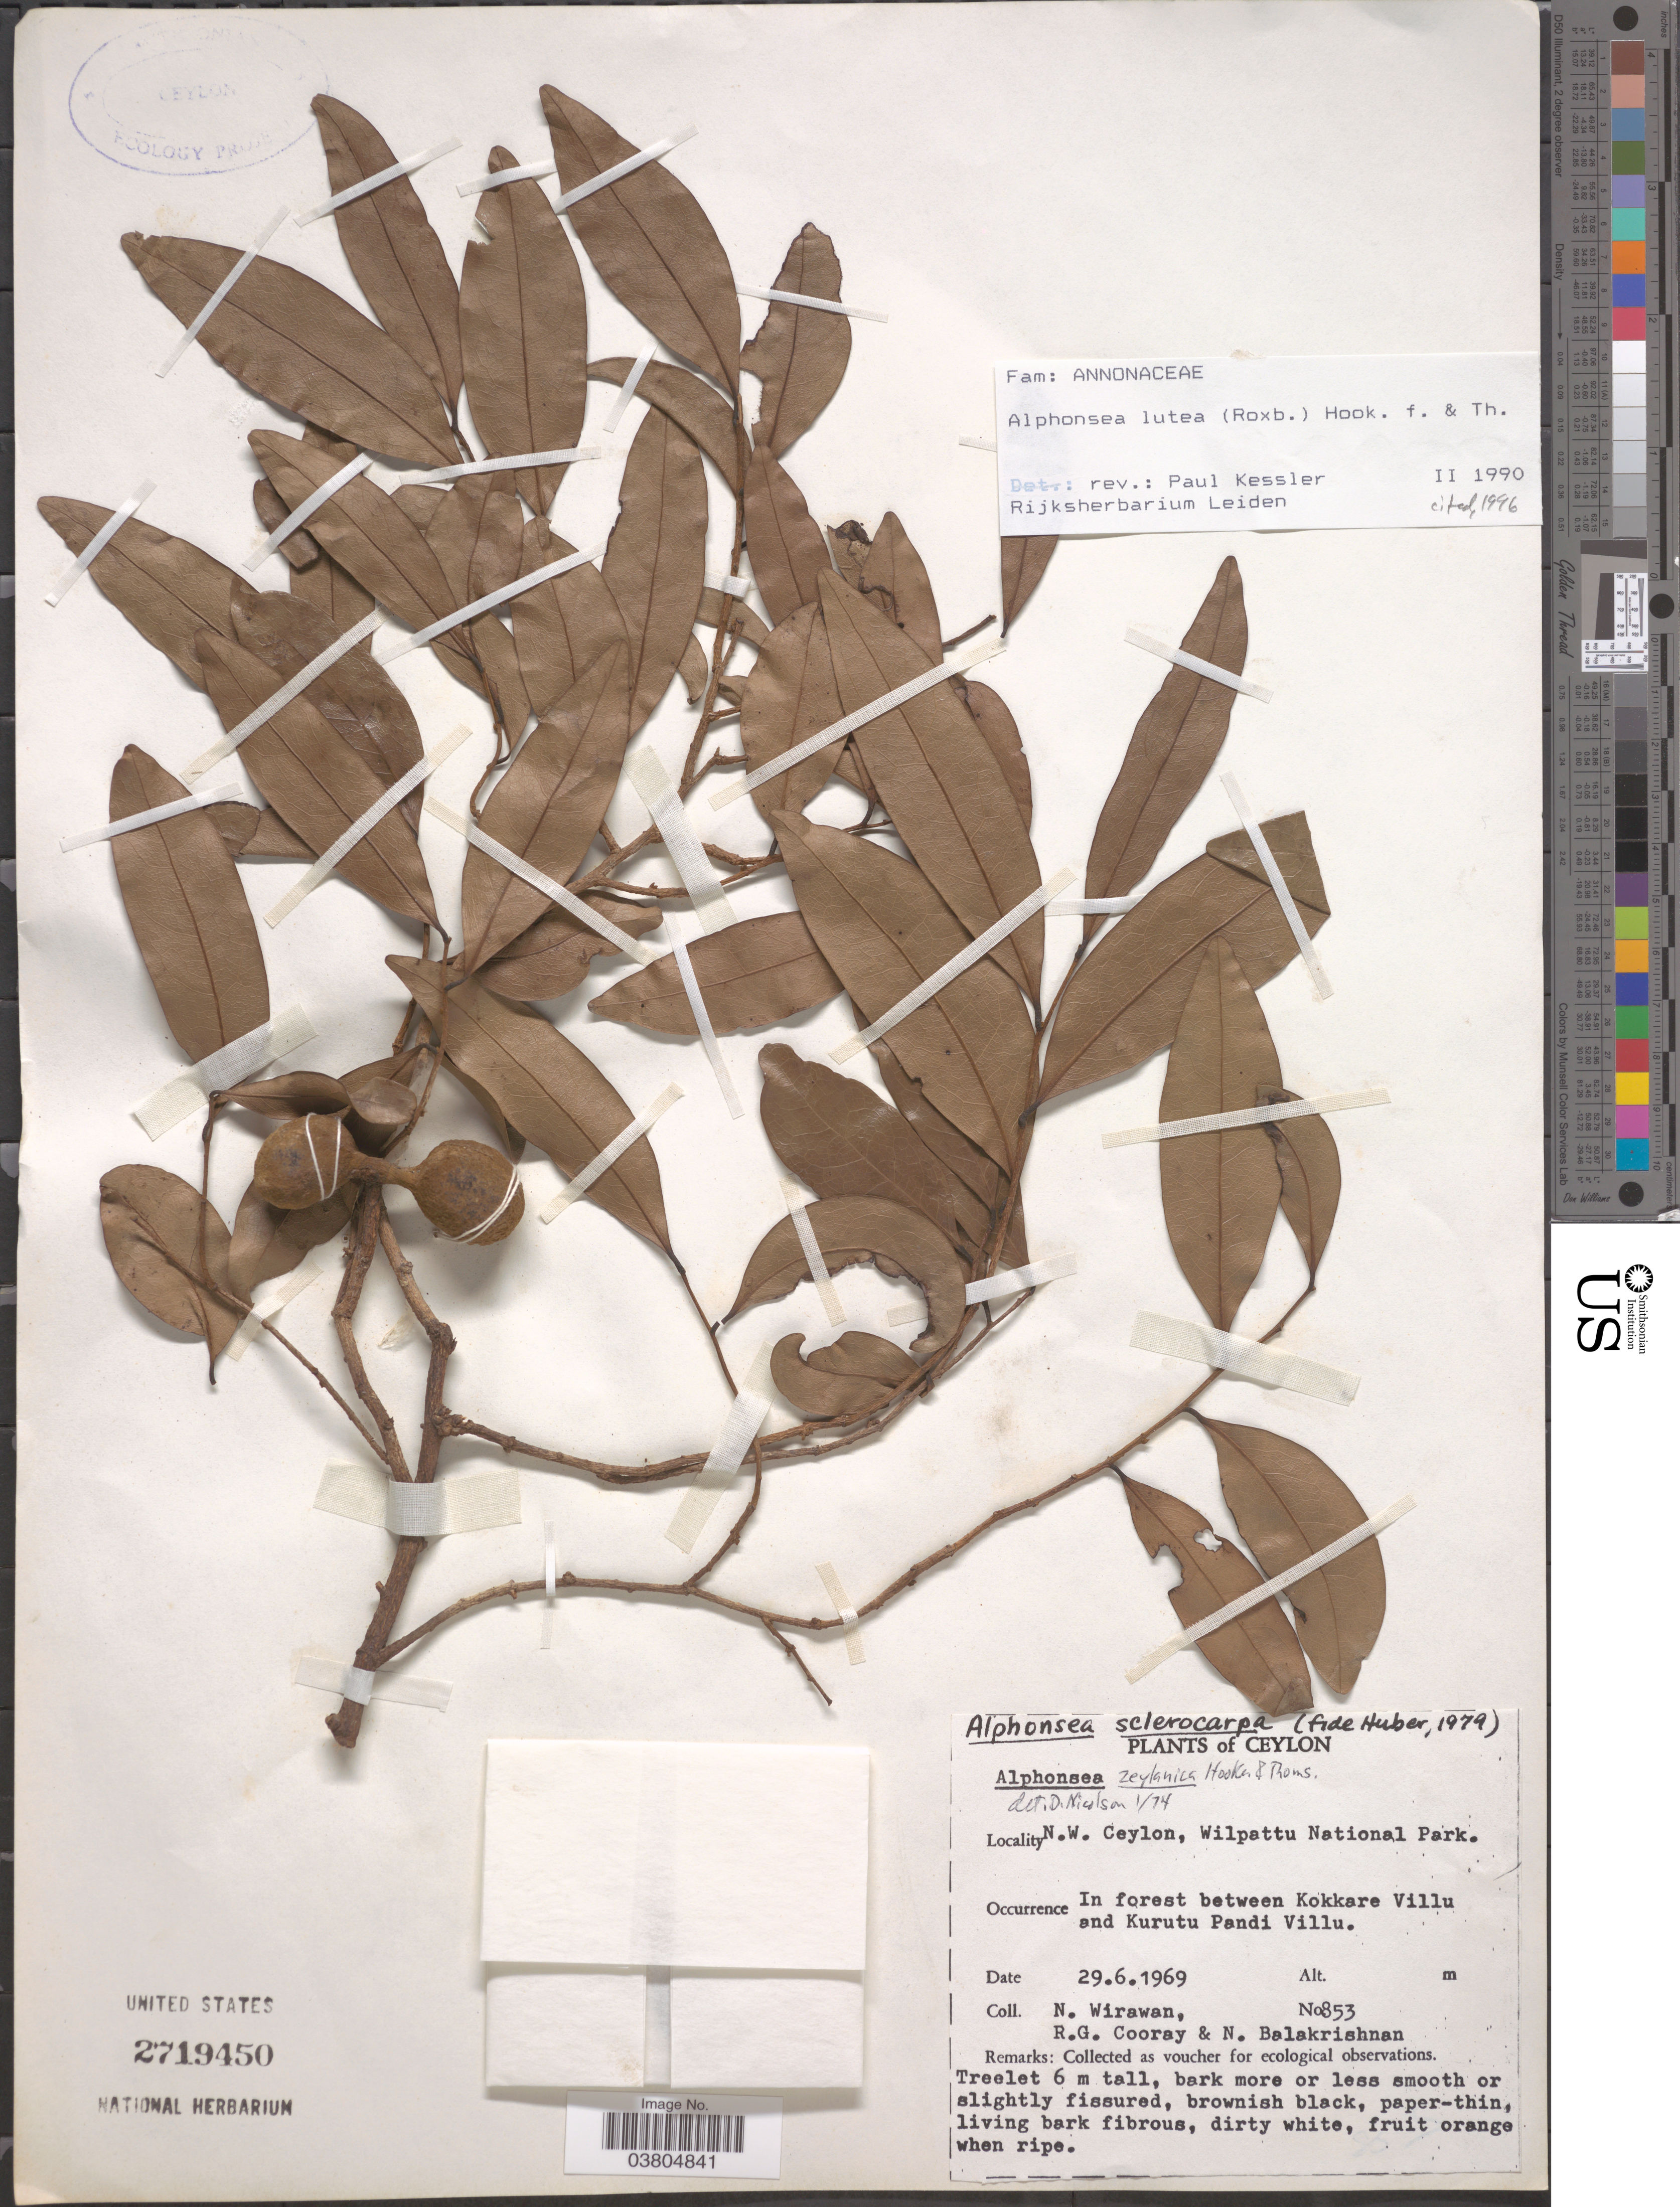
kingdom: Plantae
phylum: Tracheophyta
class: Magnoliopsida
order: Magnoliales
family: Annonaceae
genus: Alphonsea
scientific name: Alphonsea lutea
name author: (Roxb.) Hook. f. ex Thomson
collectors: N. Wirawan, R. Cooray & N. Balakrishnan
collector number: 853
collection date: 1969-06-29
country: Sri Lanka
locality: Ceylon. N.W. Ceylon, Wilpattu National Park. In forest between Kokkare Villu and Kurutu Pandi Villu.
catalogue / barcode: US 2719450